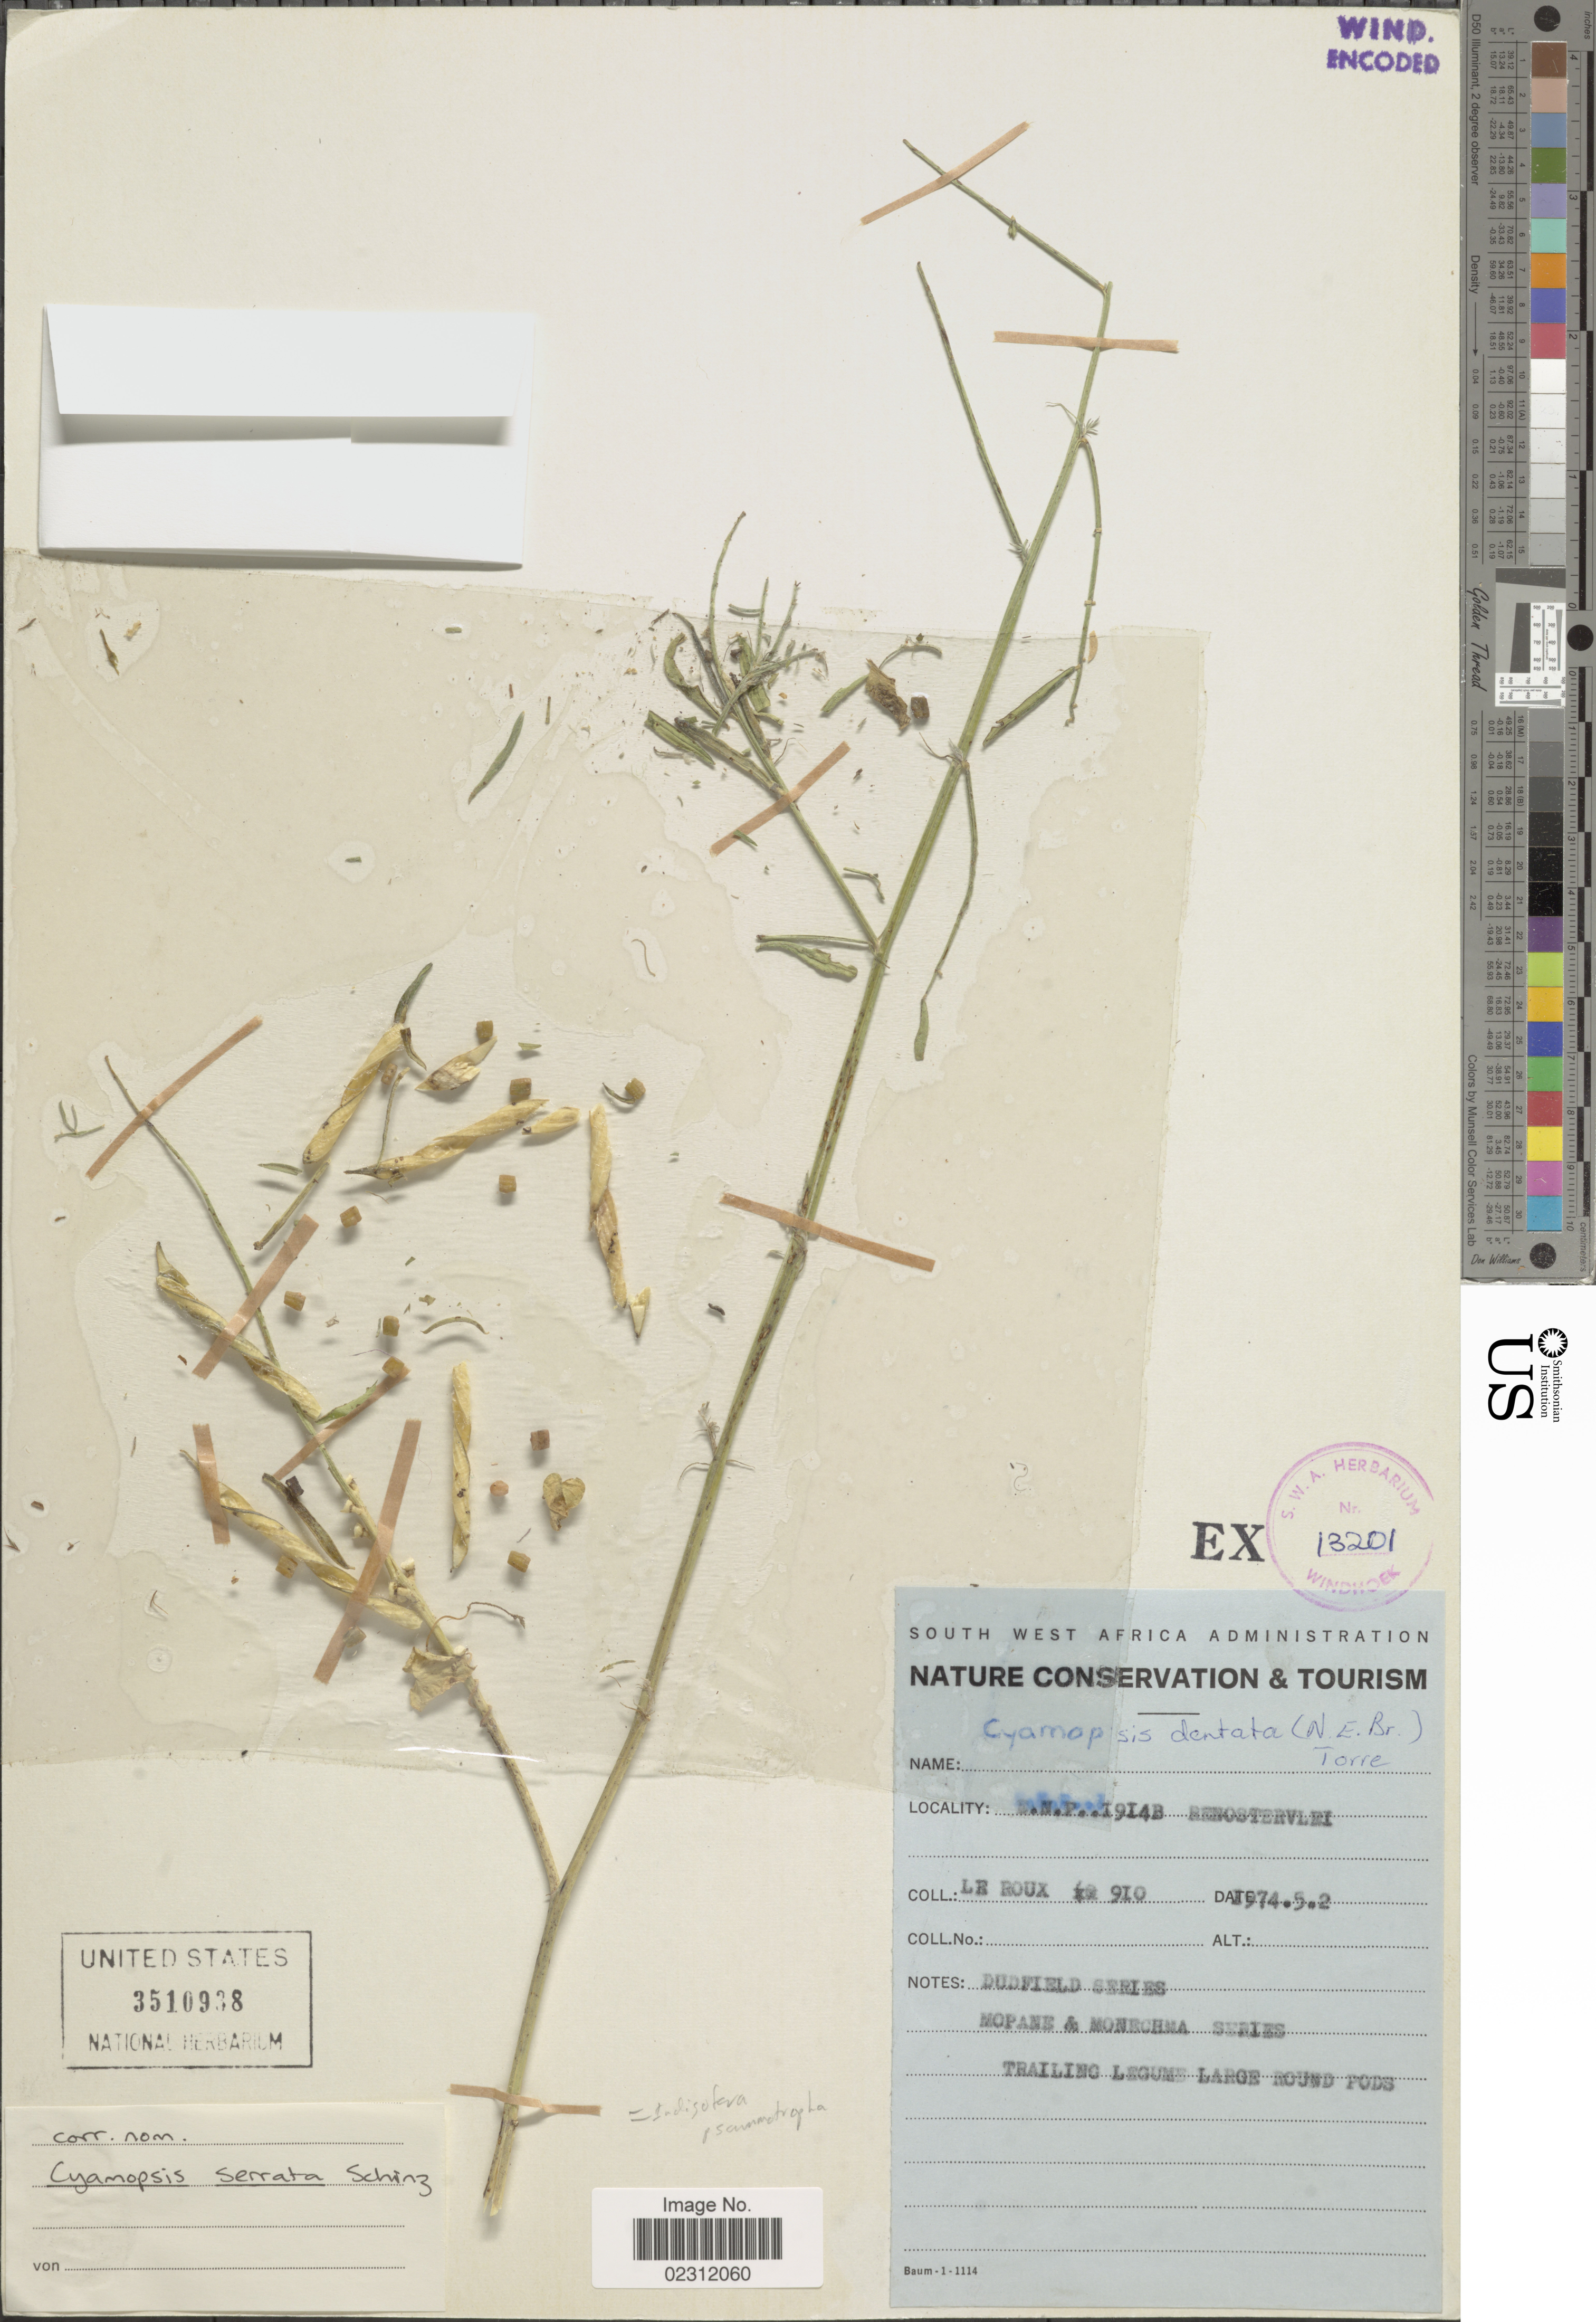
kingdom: Plantae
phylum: Tracheophyta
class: Magnoliopsida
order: Fabales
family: Fabaceae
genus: Indigofera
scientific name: Indigofera psammotropha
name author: Bolus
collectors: -. le Roux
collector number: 910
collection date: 1974-05-02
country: South Africa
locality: E.N.P. 1914B, Renostervlei.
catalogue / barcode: US 3510938